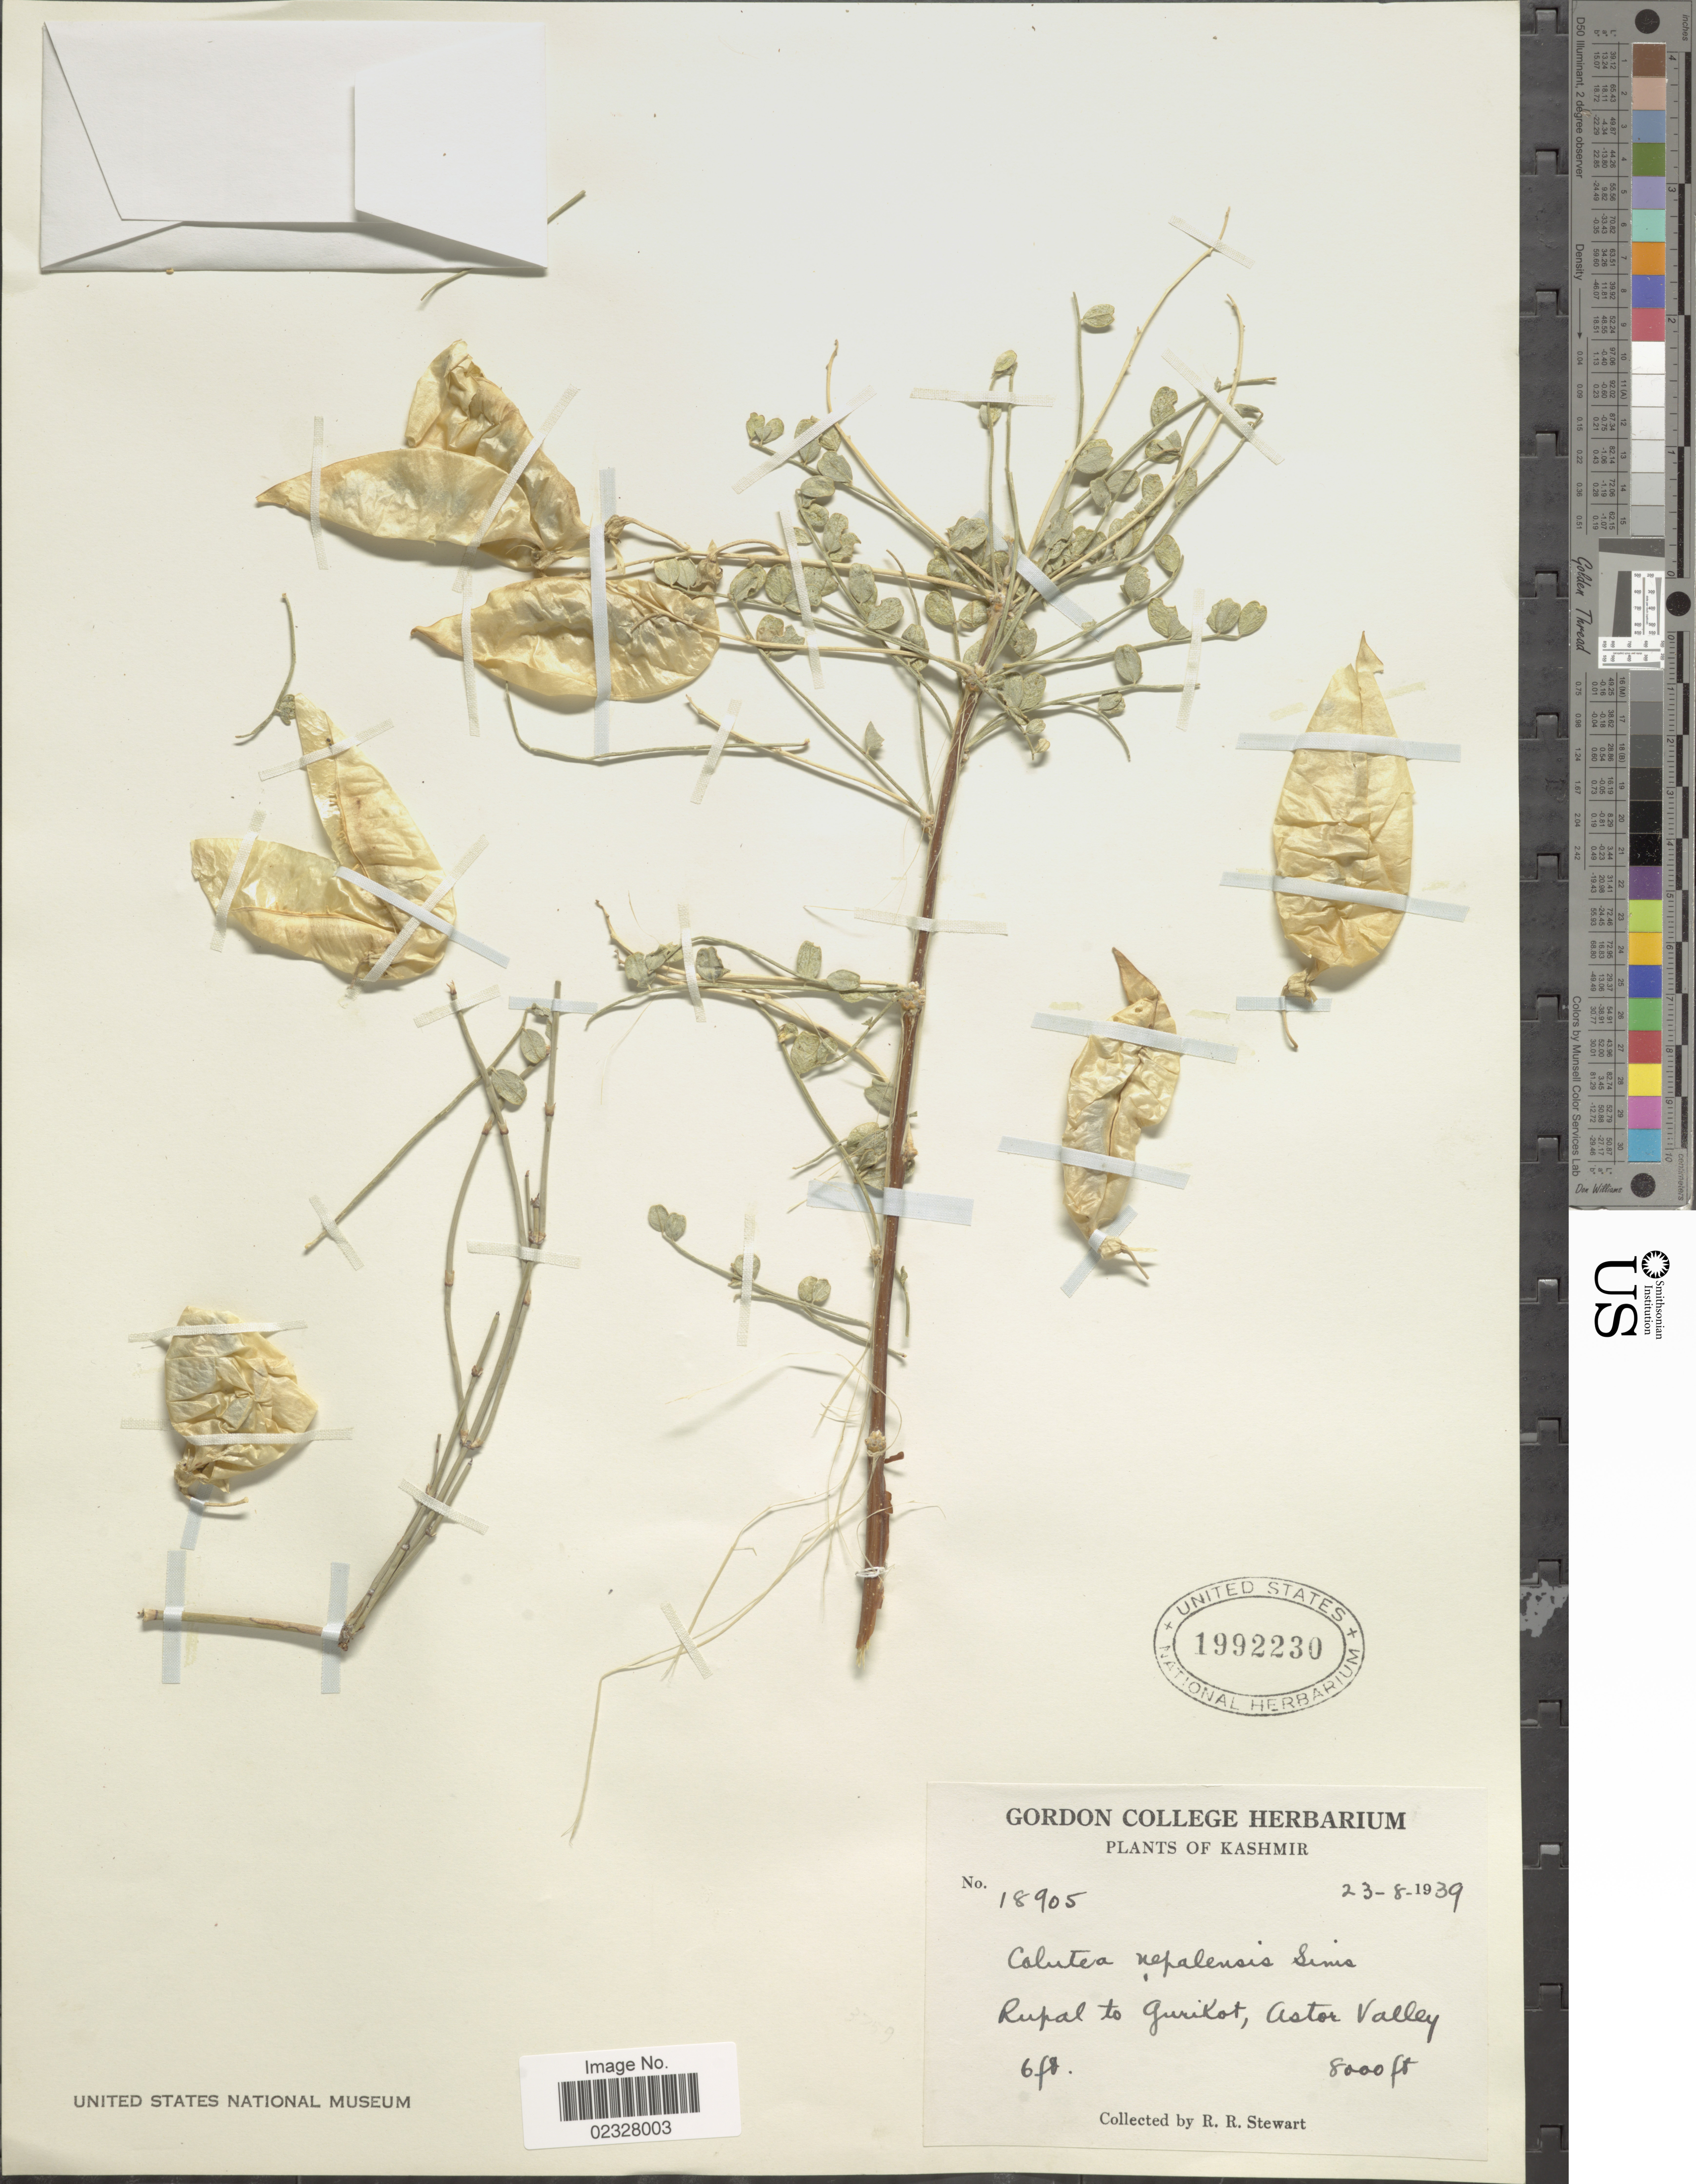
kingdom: Plantae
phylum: Tracheophyta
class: Magnoliopsida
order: Fabales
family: Fabaceae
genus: Colutea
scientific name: Colutea paulsenii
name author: Bornm. ex Freyn & Freyn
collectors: R. R. Stewart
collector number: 18905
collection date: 1939-08-23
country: Pakistan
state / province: Gilgit-Baltistan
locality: Kashmir, Rupal to Gurikot, Astor Valley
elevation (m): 2438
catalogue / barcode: US 1992230